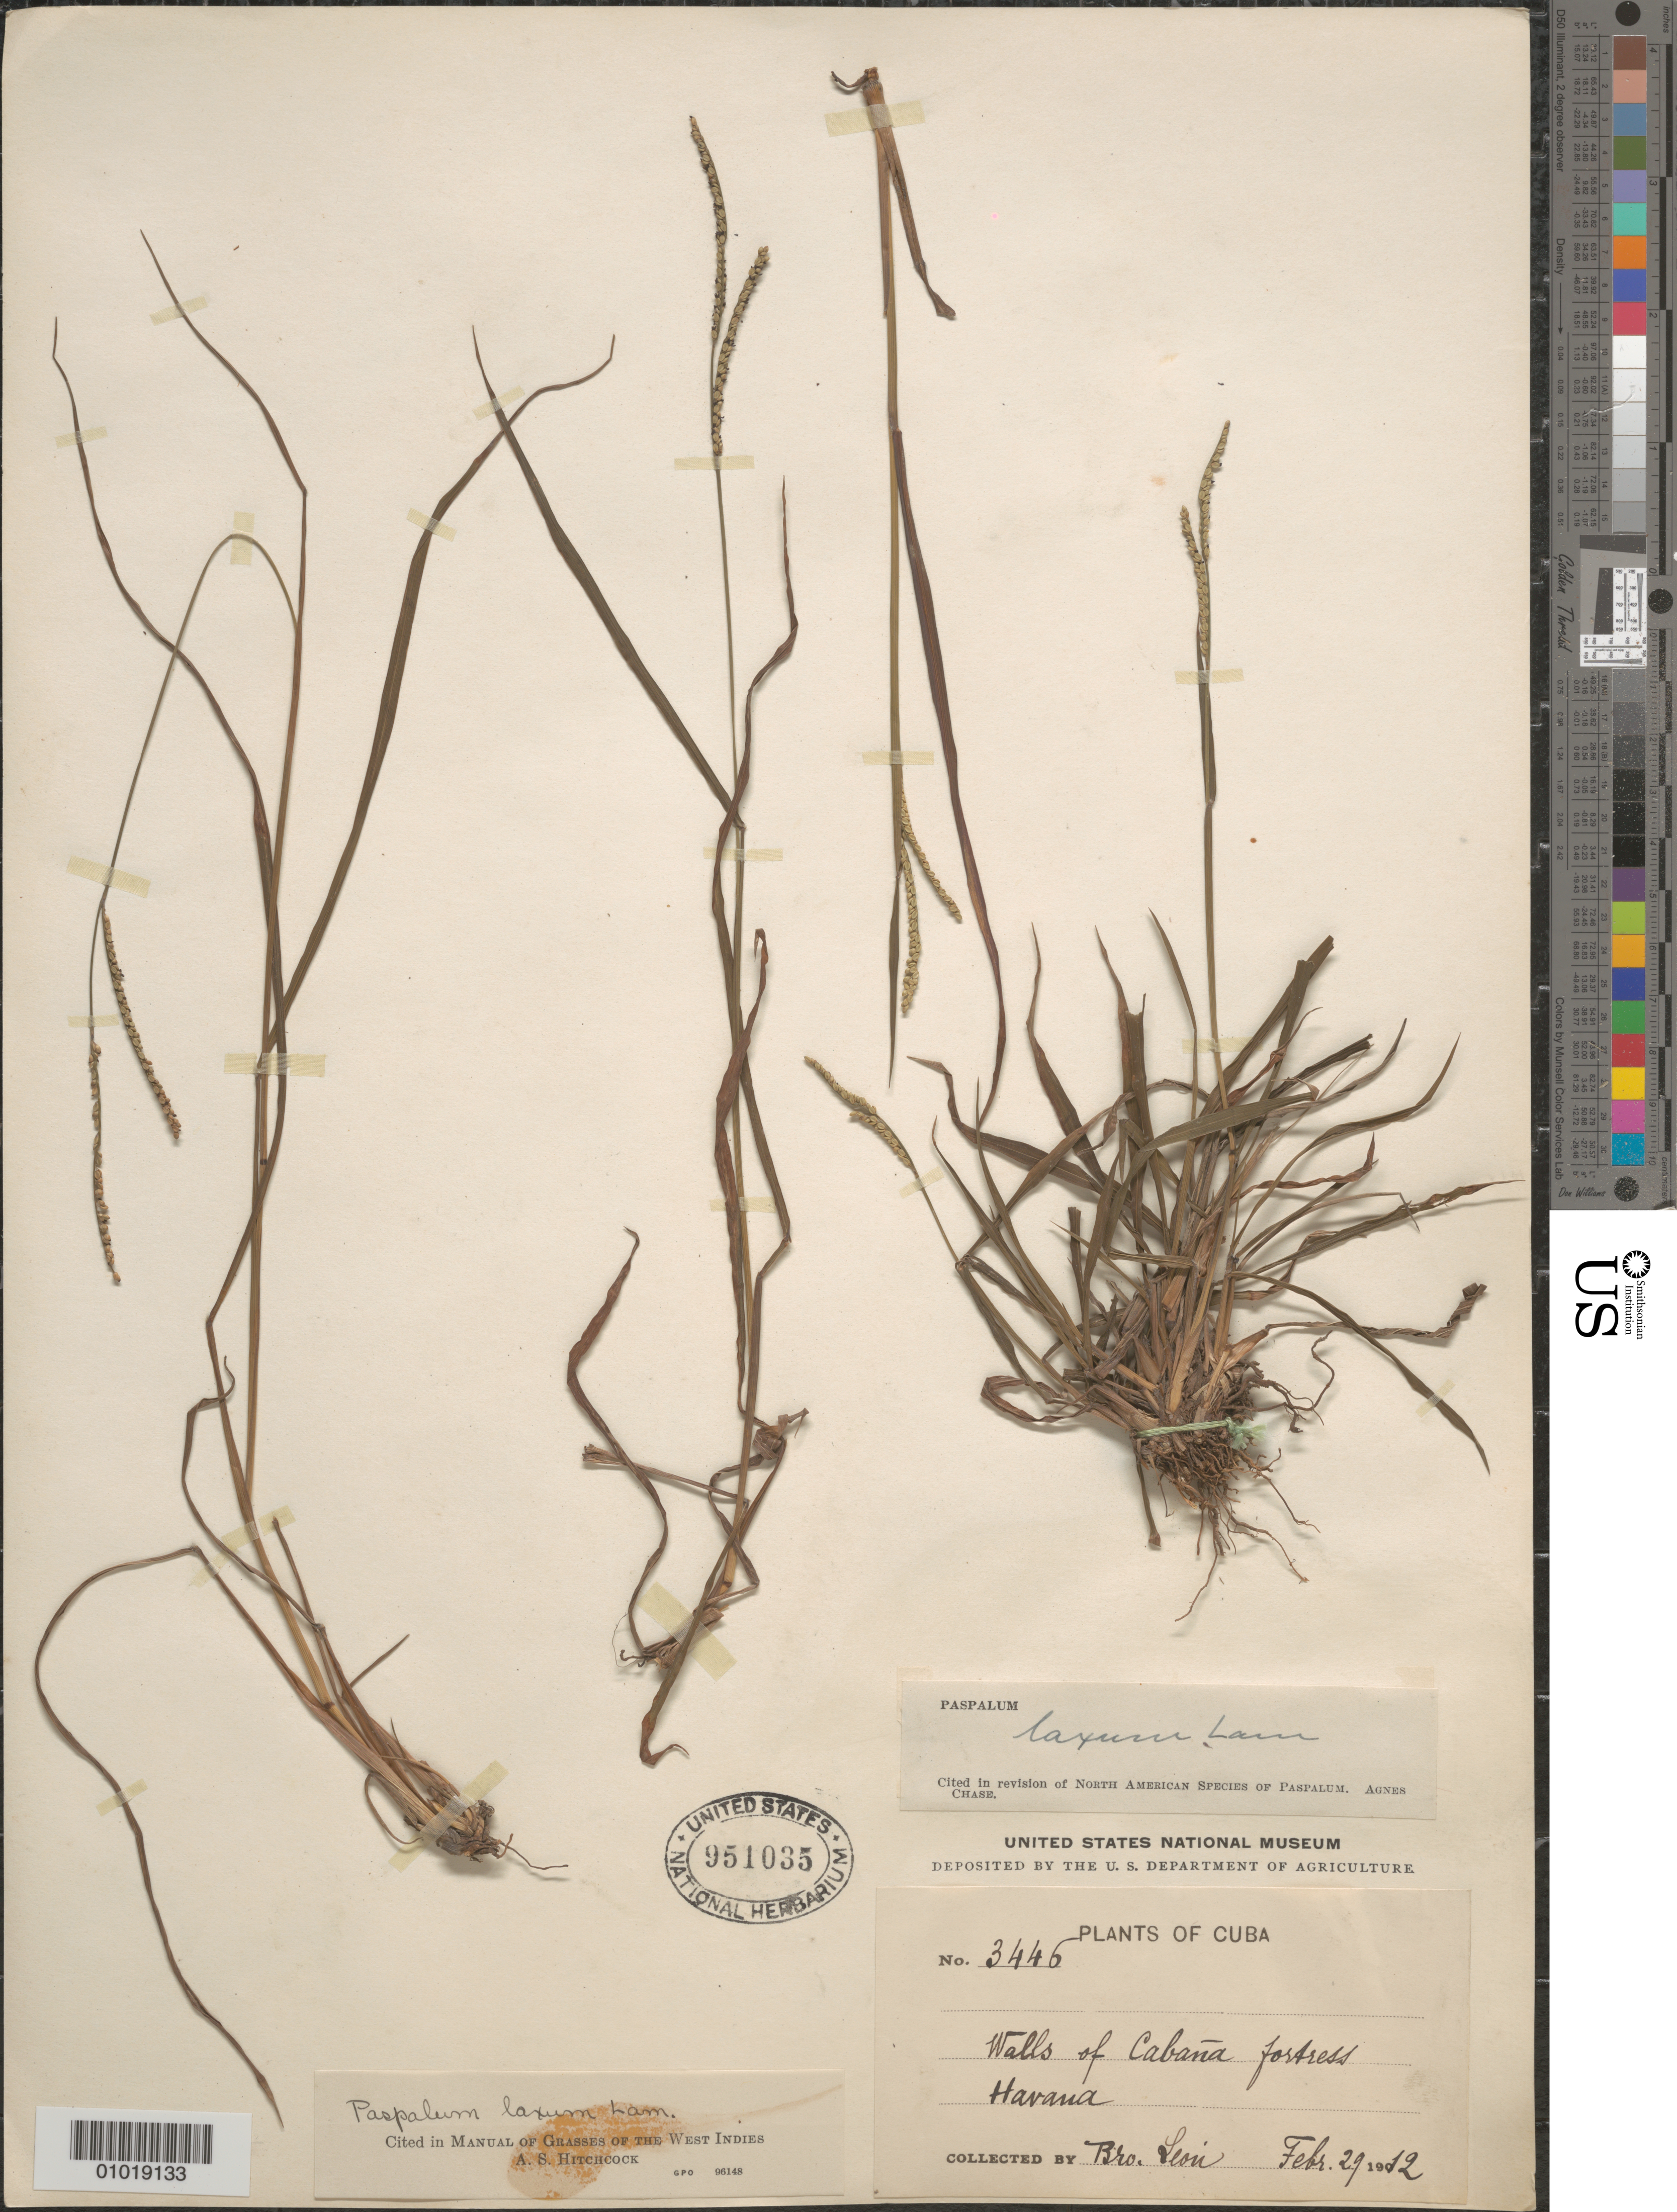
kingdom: Plantae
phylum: Tracheophyta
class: Liliopsida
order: Poales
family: Poaceae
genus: Paspalum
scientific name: Paspalum laxum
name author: Lam.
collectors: Bro. León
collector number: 3446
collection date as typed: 29 Feb 1912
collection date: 1912-02-29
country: Cuba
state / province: La Habana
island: Cuba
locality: Walls of Cabana Fortress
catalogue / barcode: US 951035